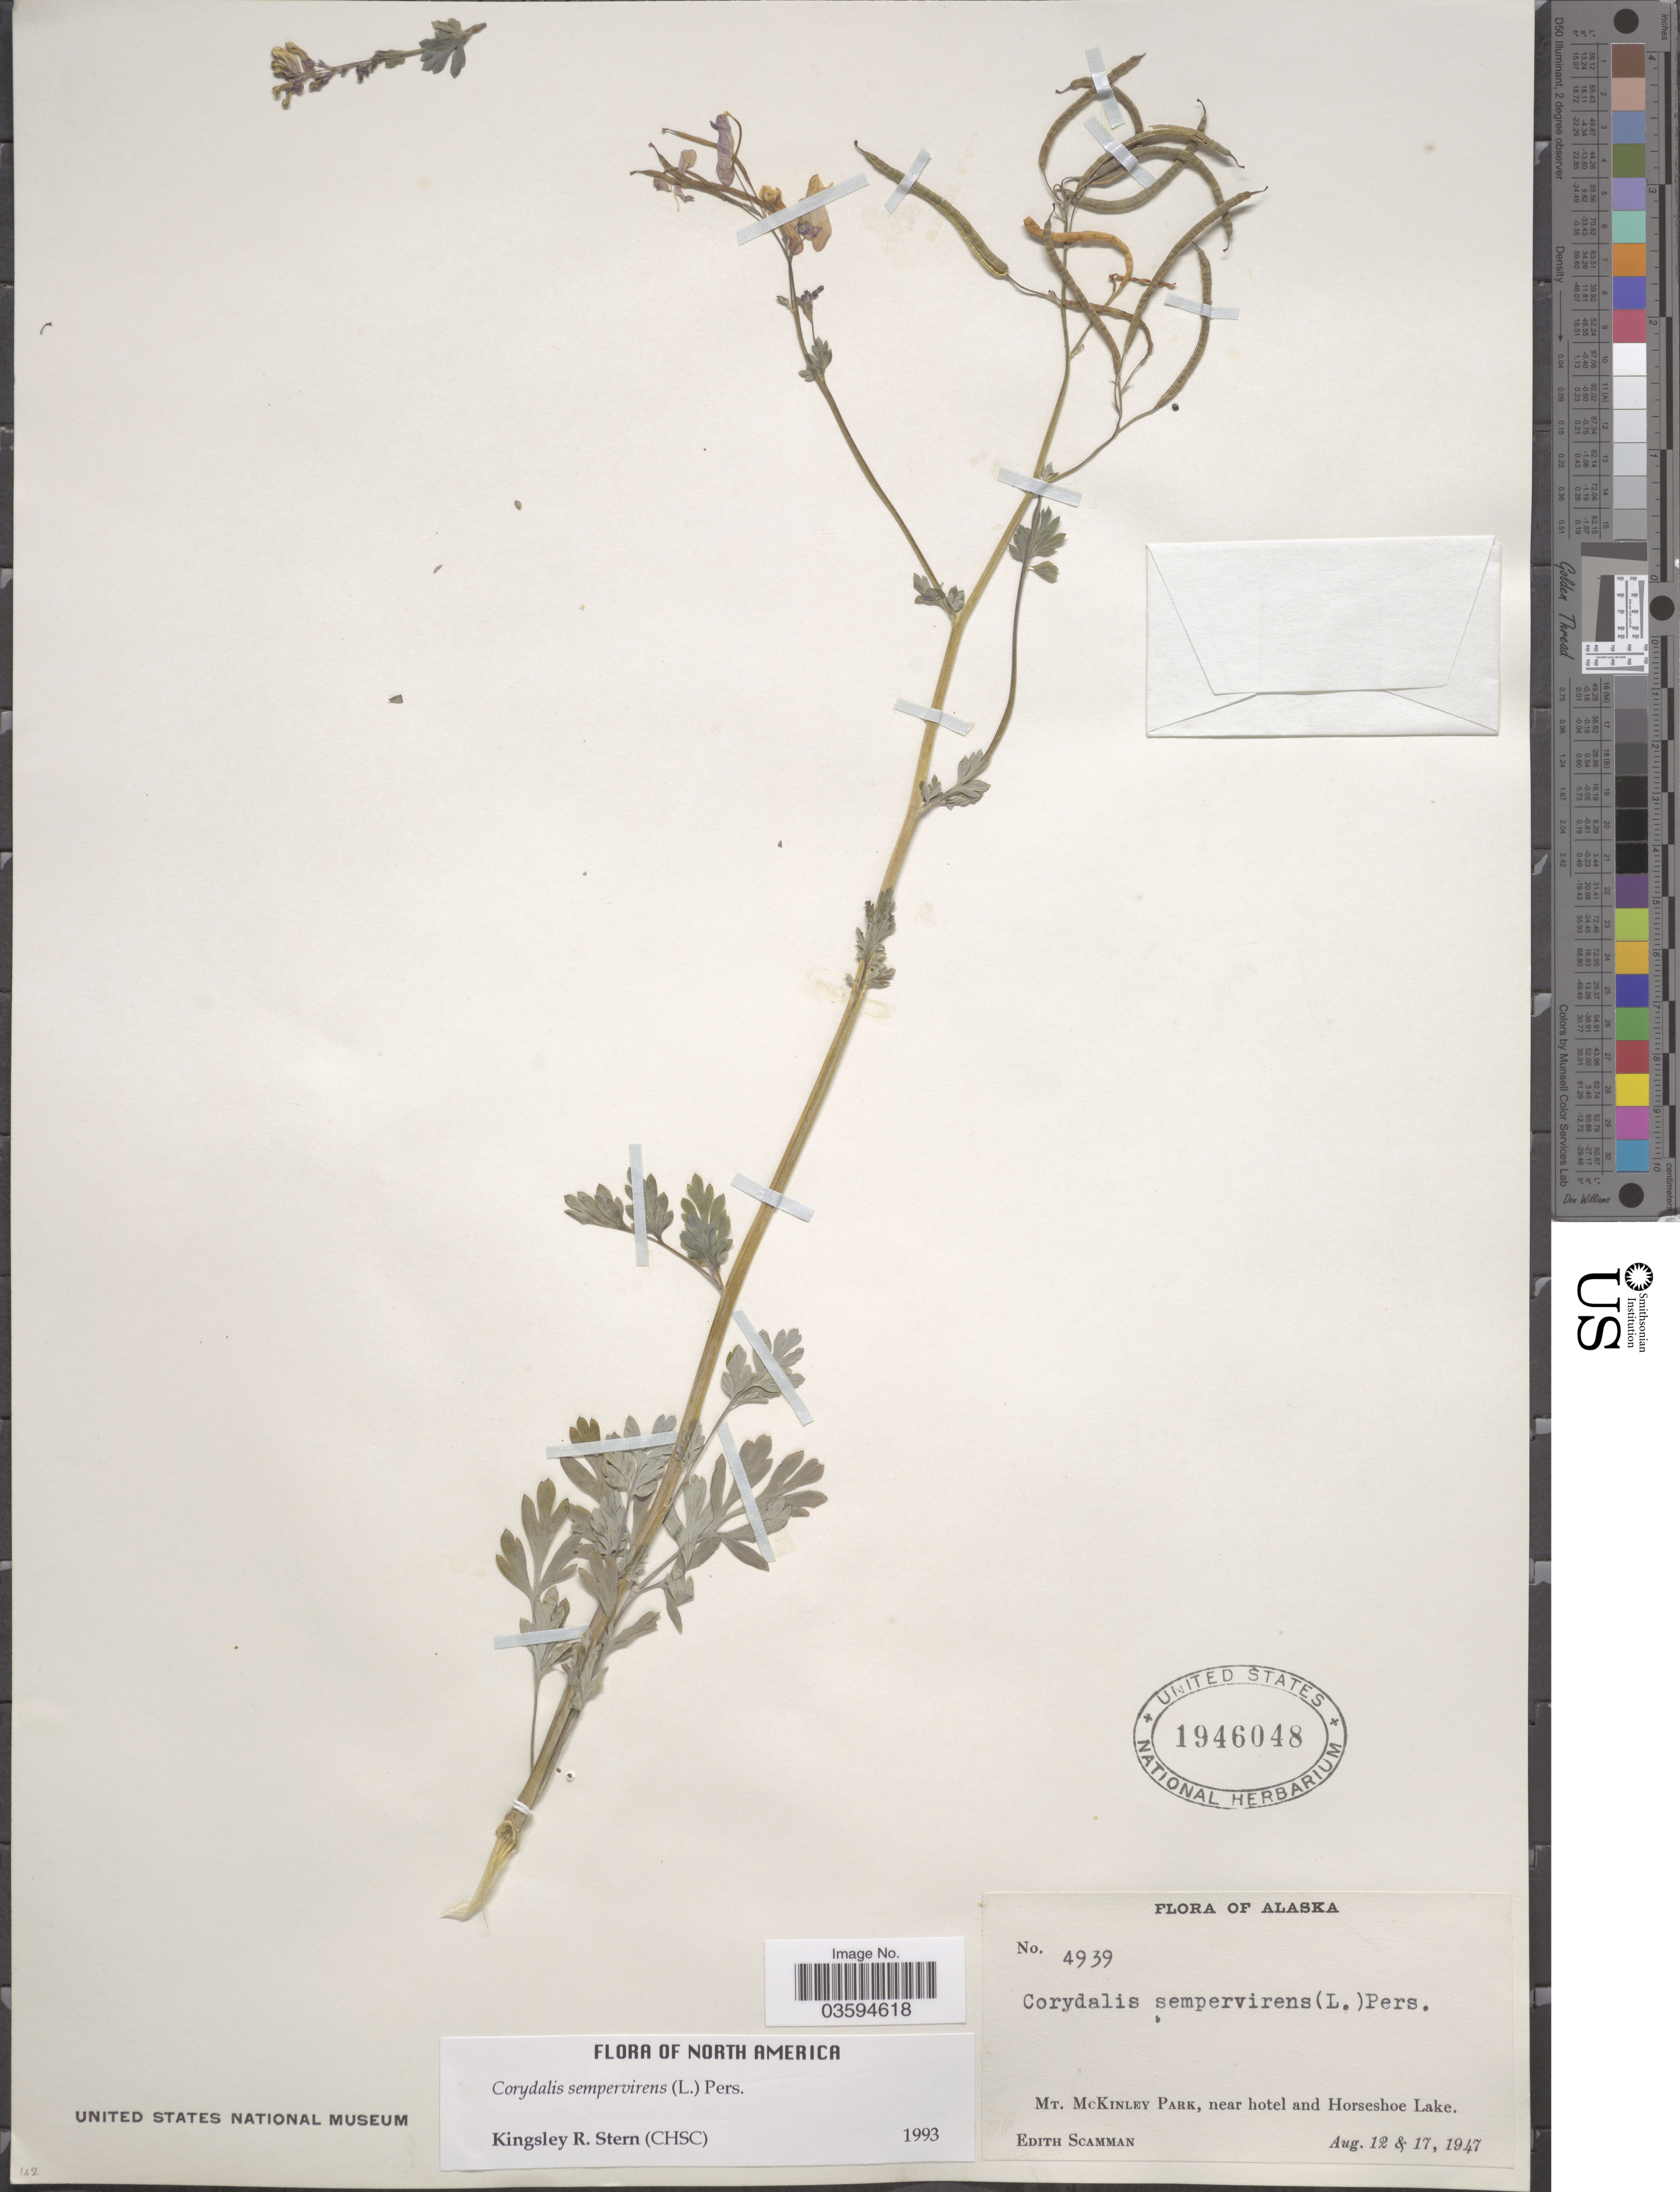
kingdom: Plantae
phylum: Tracheophyta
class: Magnoliopsida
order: Ranunculales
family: Papaveraceae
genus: Capnoides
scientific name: Capnoides sempervirens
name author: (L.) Borkh.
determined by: Strong, M. T., (US), Smithsonian Institution - National Museum of Natural History (UNITED STATES)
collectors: E. Scamman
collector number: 4939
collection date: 1947-08-12/1947-08-17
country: United States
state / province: Alaska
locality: Mt. McKinley Park, near hotel and Horseshoe Lake.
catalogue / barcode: US 1946048